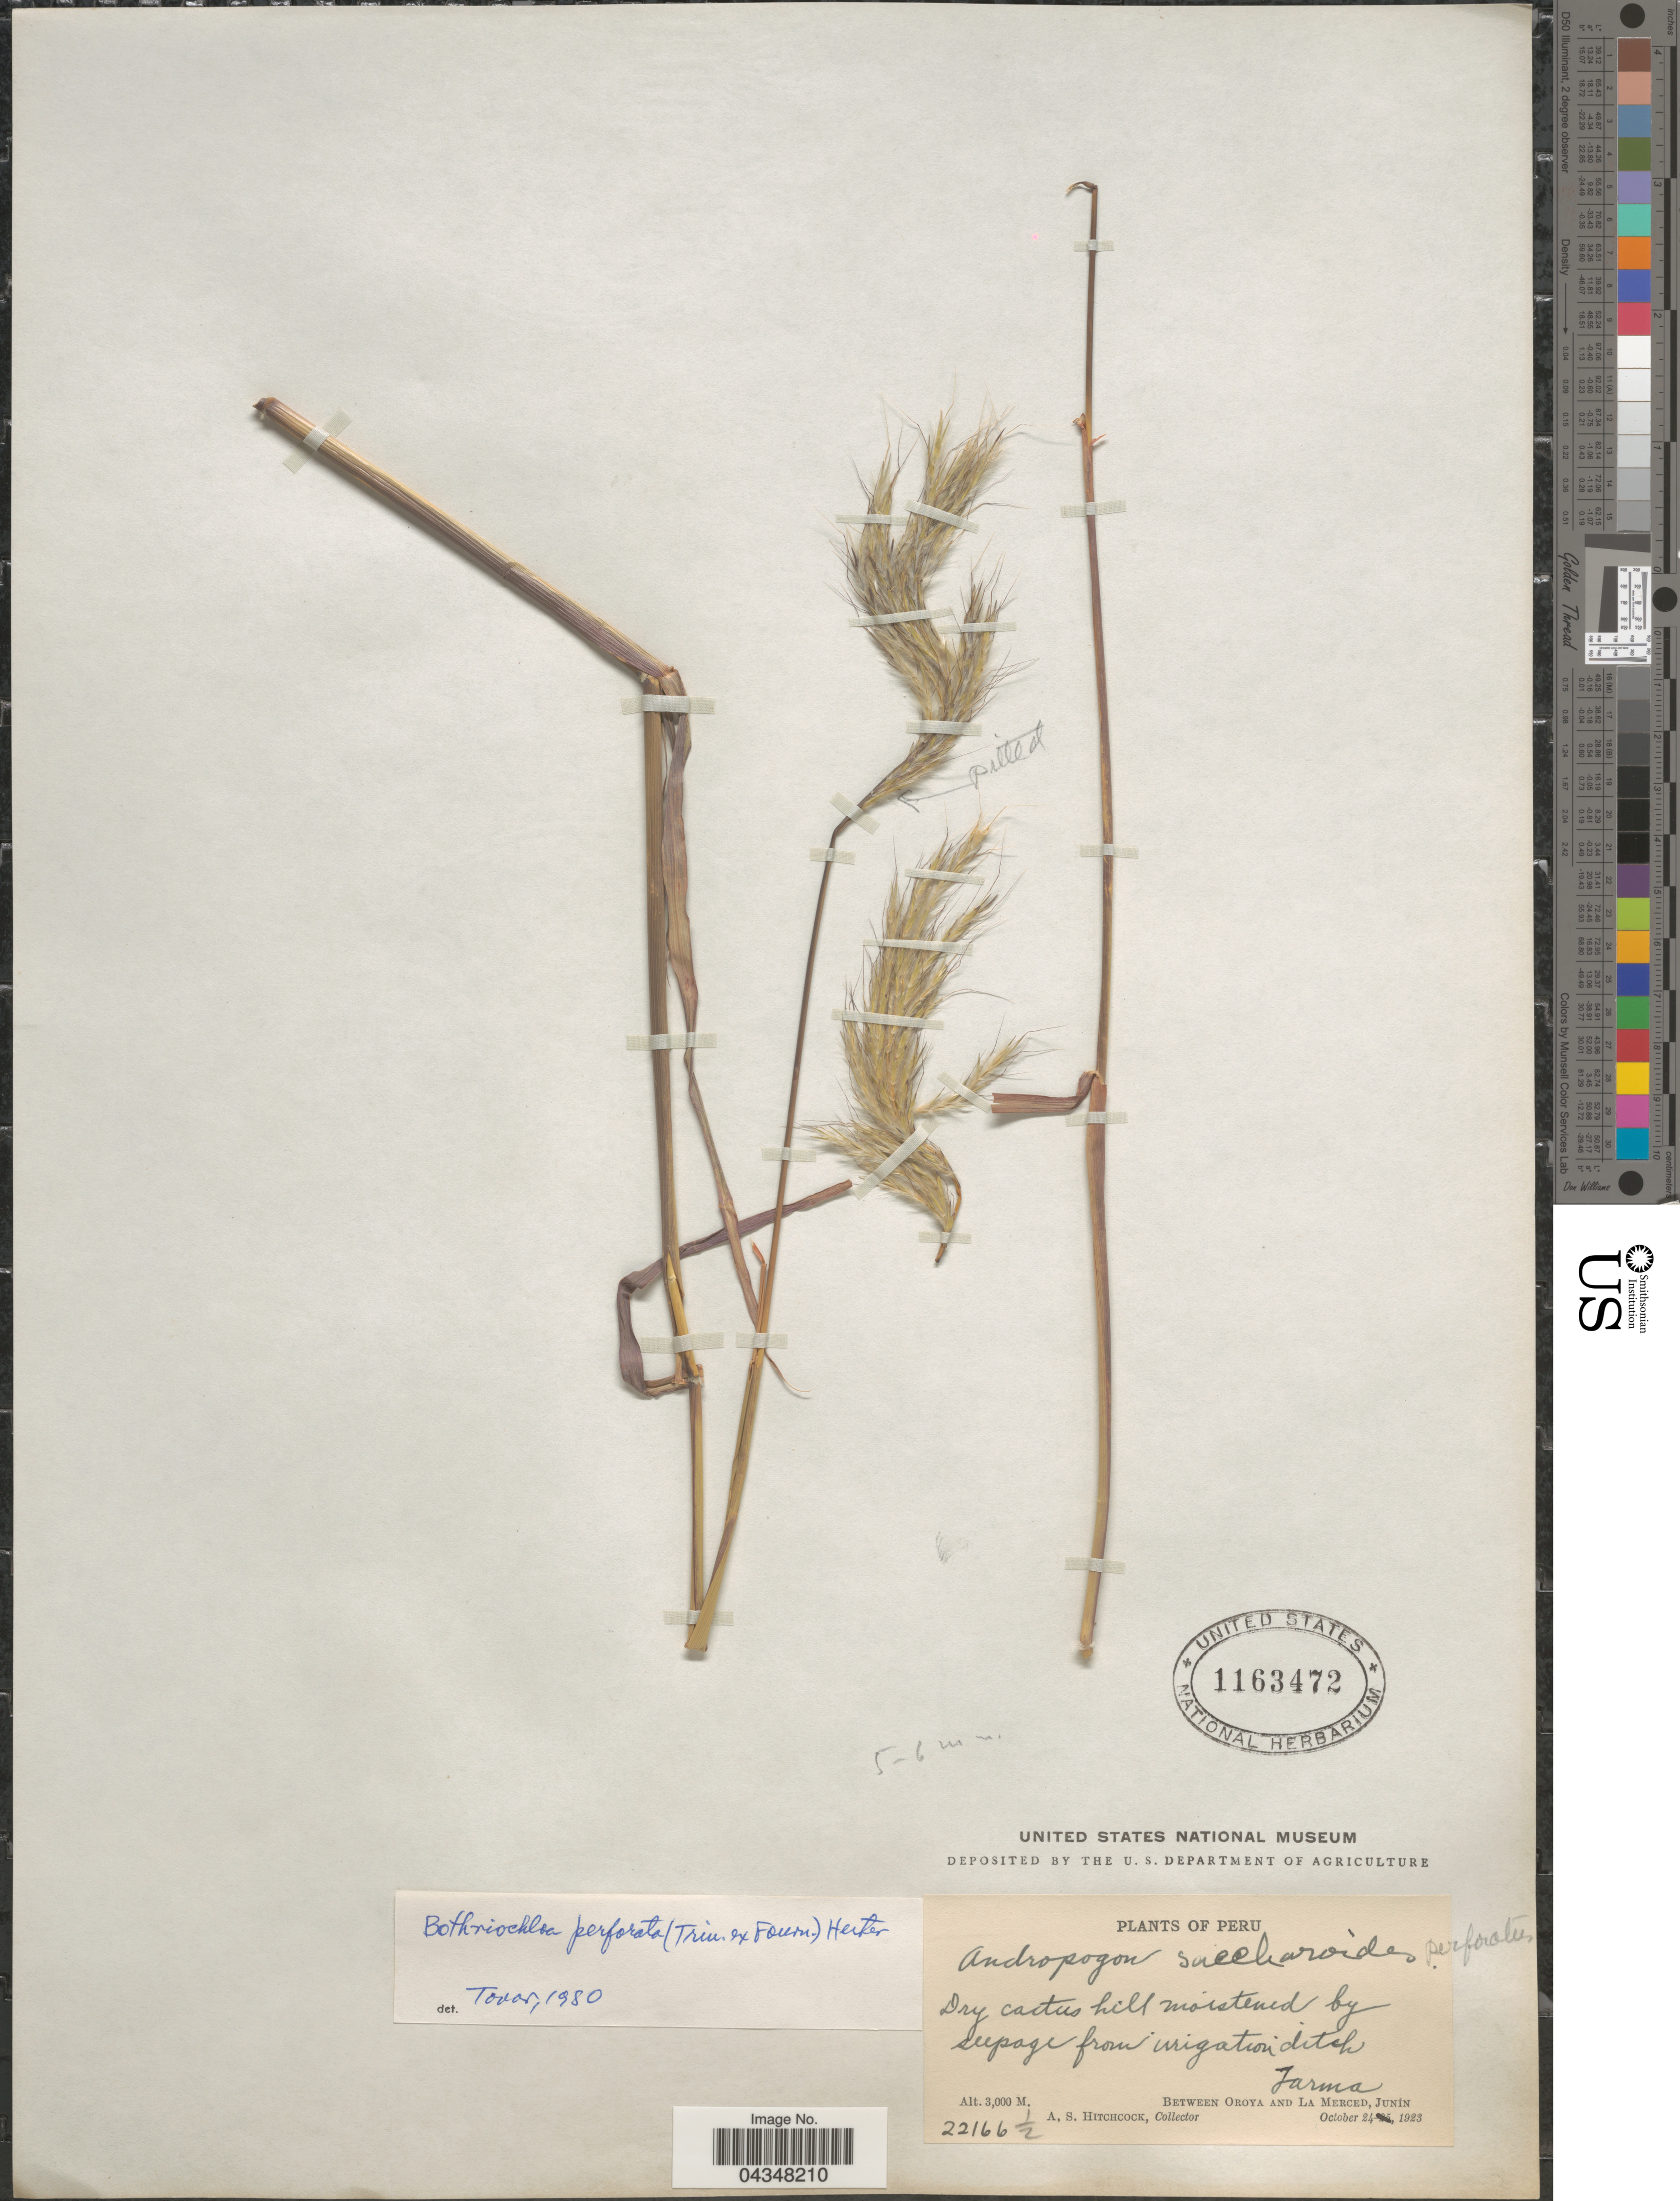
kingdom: Plantae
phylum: Tracheophyta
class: Liliopsida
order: Poales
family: Poaceae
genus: Bothriochloa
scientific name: Bothriochloa perforata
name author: (Trin. ex E. Fourn.) Herter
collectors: A. S. Hitchcock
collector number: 22166½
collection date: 1923-10-24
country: Peru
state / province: Junín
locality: Tarma. Between Oroya and La Merced.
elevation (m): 3000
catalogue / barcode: US 1163472